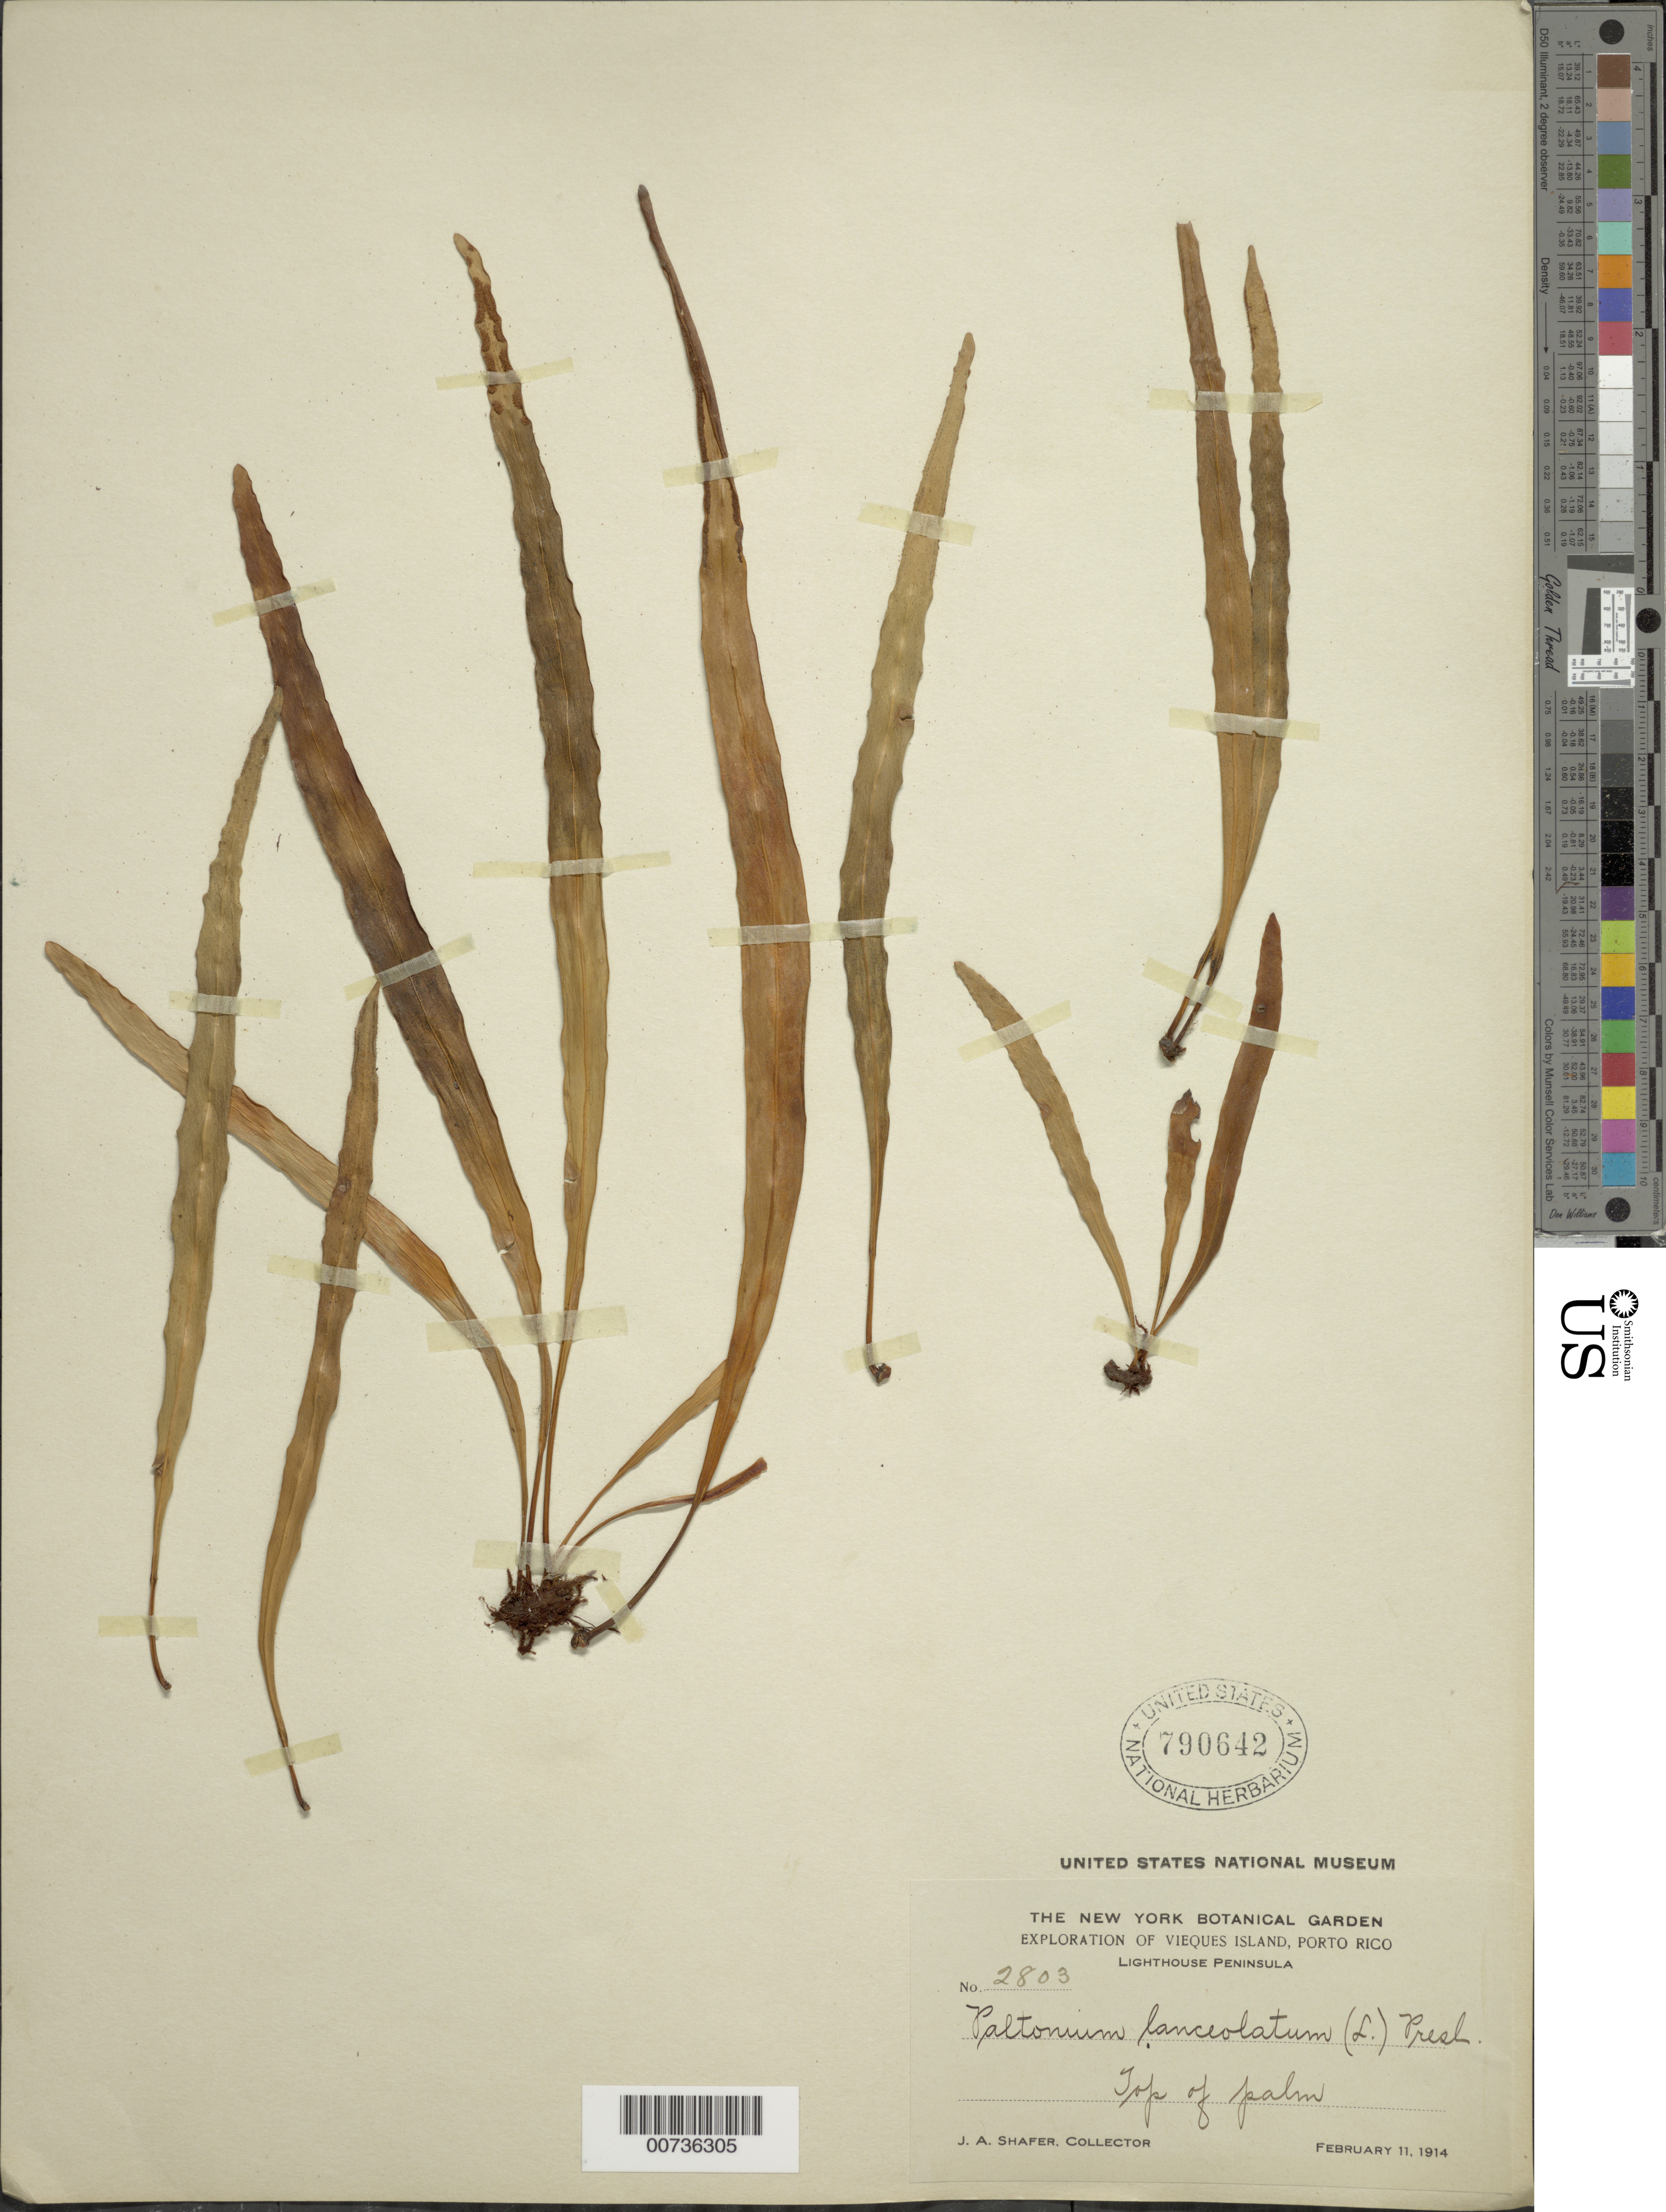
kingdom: Plantae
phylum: Tracheophyta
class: Polypodiopsida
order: Polypodiales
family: Polypodiaceae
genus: Pleopeltis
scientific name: Pleopeltis marginata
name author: A.R. Sm. & Tejero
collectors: J. A. Shafer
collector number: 2803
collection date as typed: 11 Feb 1914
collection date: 1914-02-11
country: Puerto Rico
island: Vieques I.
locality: Lighthouse Peninsula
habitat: Top of palm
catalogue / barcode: US 790642